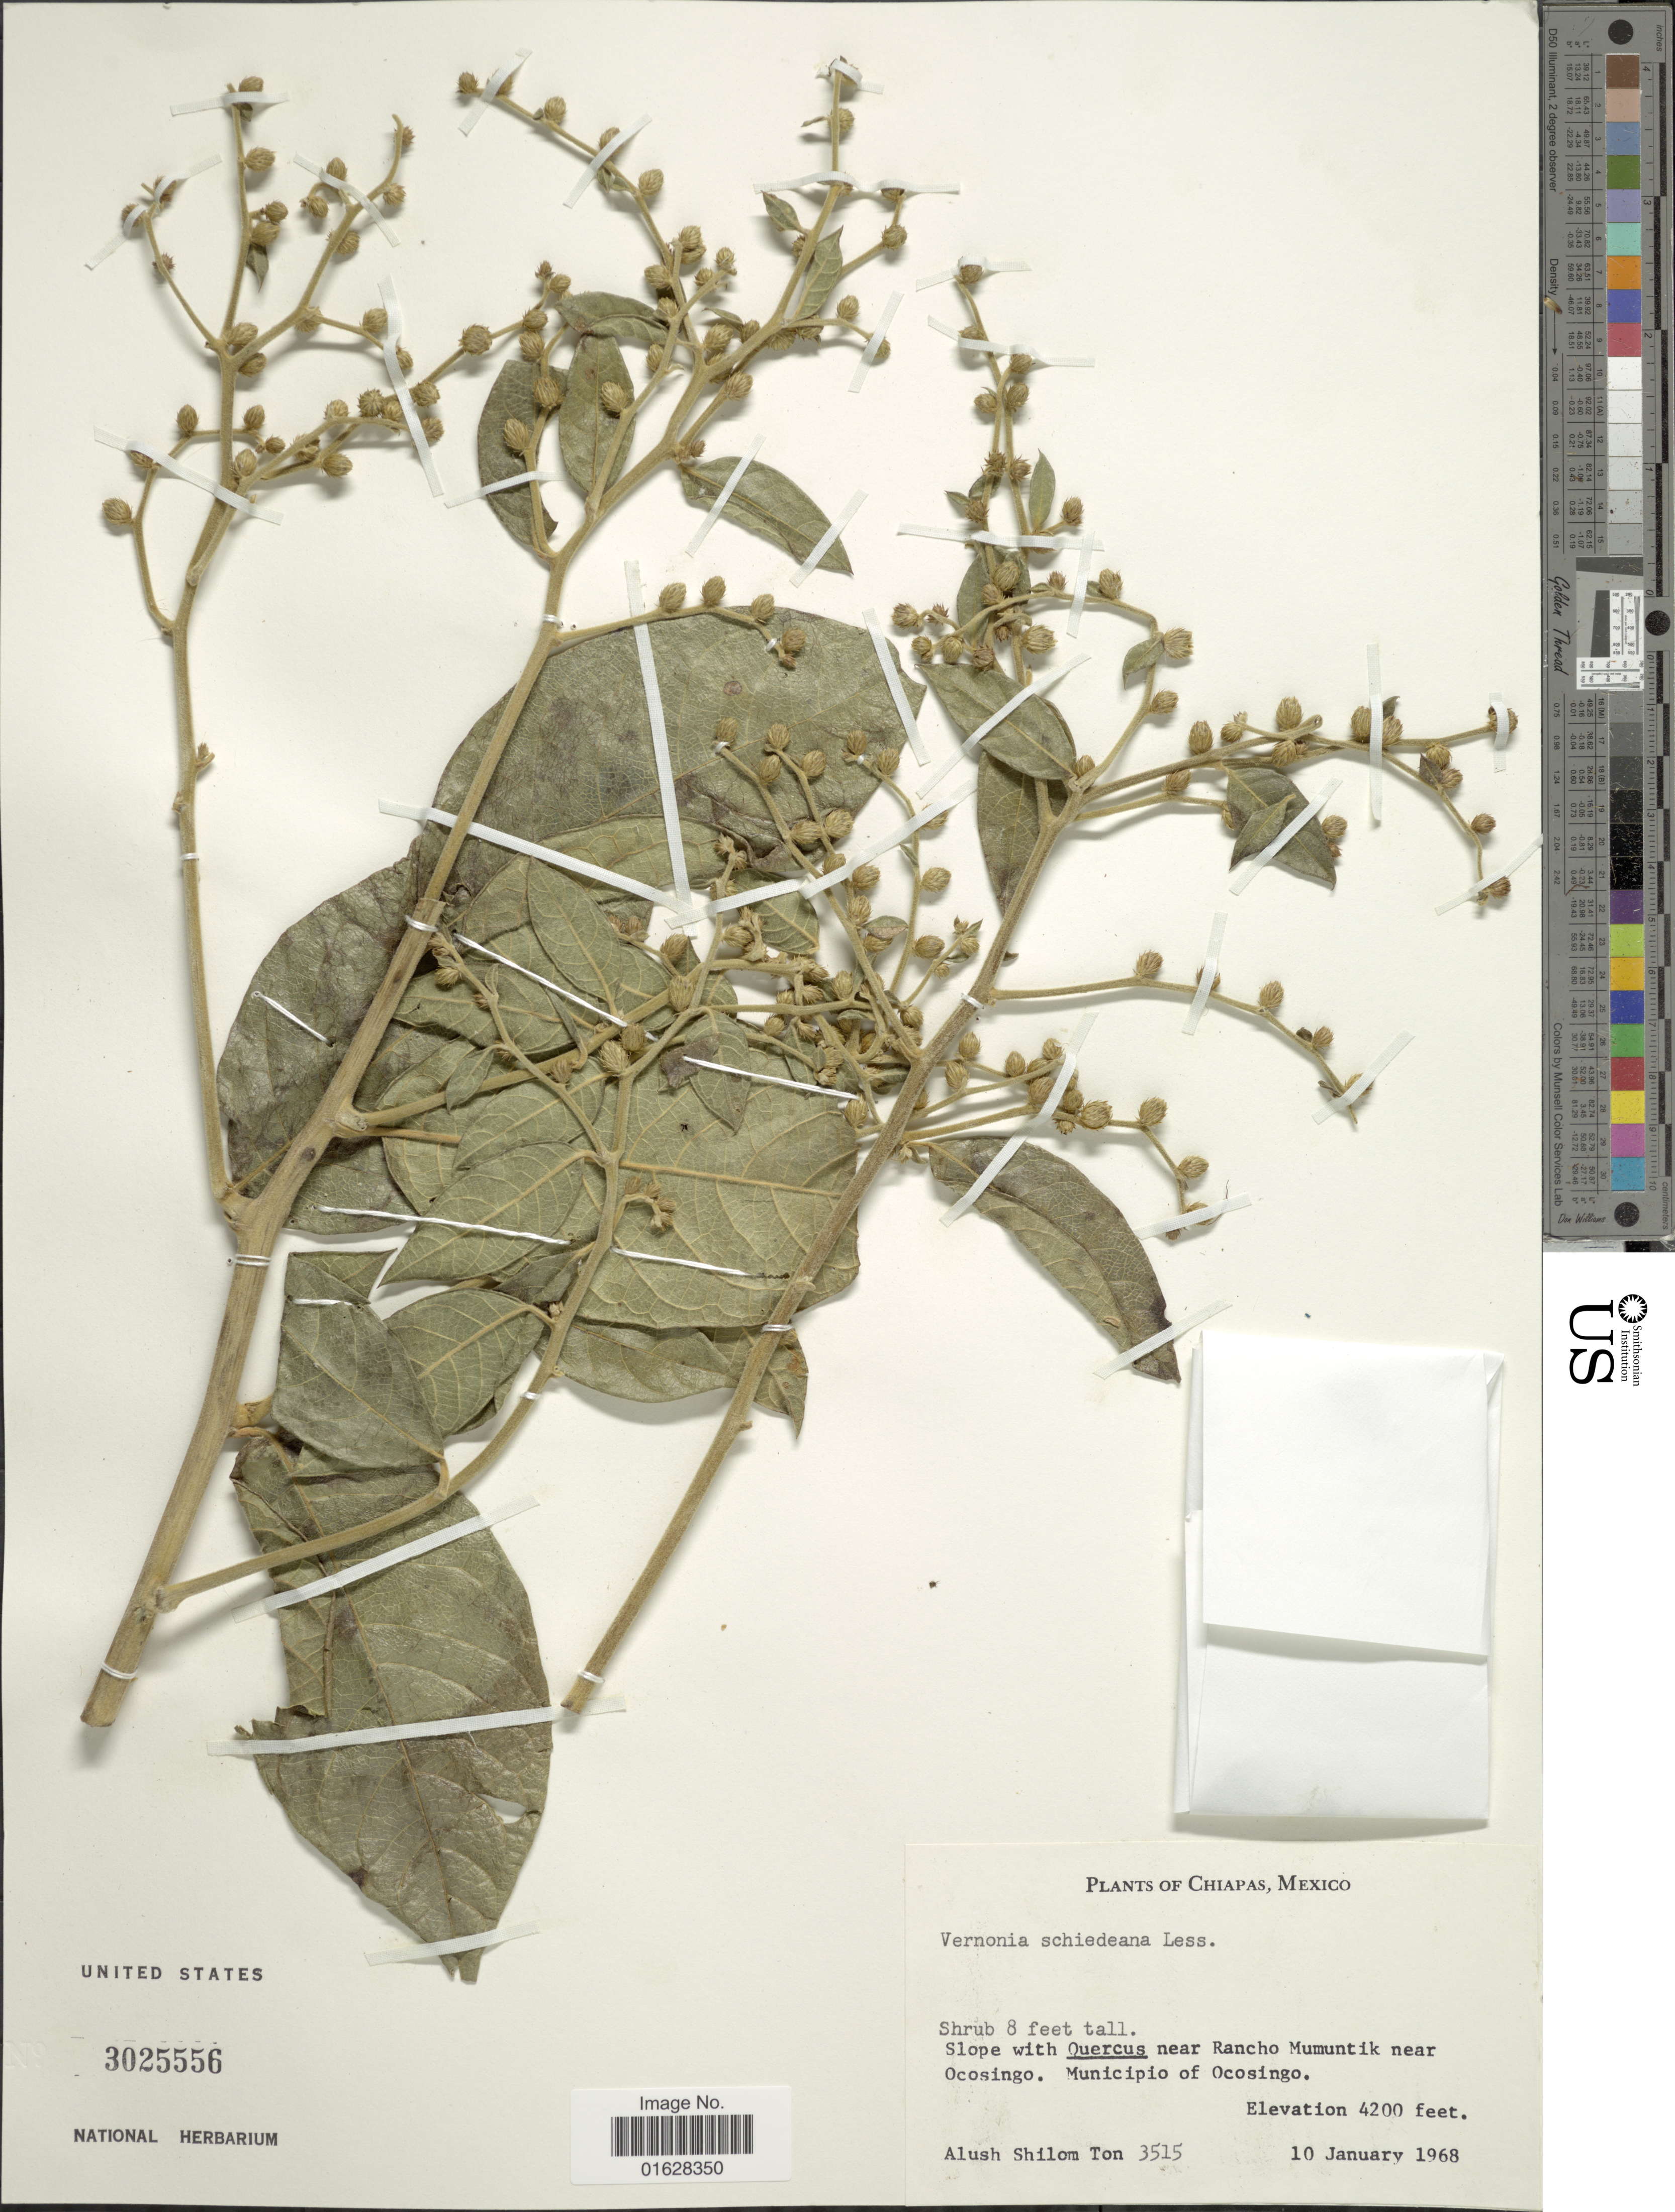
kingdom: Plantae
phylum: Tracheophyta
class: Magnoliopsida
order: Asterales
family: Asteraceae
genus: Lepidaploa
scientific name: Lepidaploa tortuosa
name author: (L.) H. Rob.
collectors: A. M. Ton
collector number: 3515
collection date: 1968-01-10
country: Mexico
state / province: Chiapas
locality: Near Rancho Mumuntik near Ocosingo, Municipio of Ocosingo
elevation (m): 1280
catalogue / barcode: US 3025556